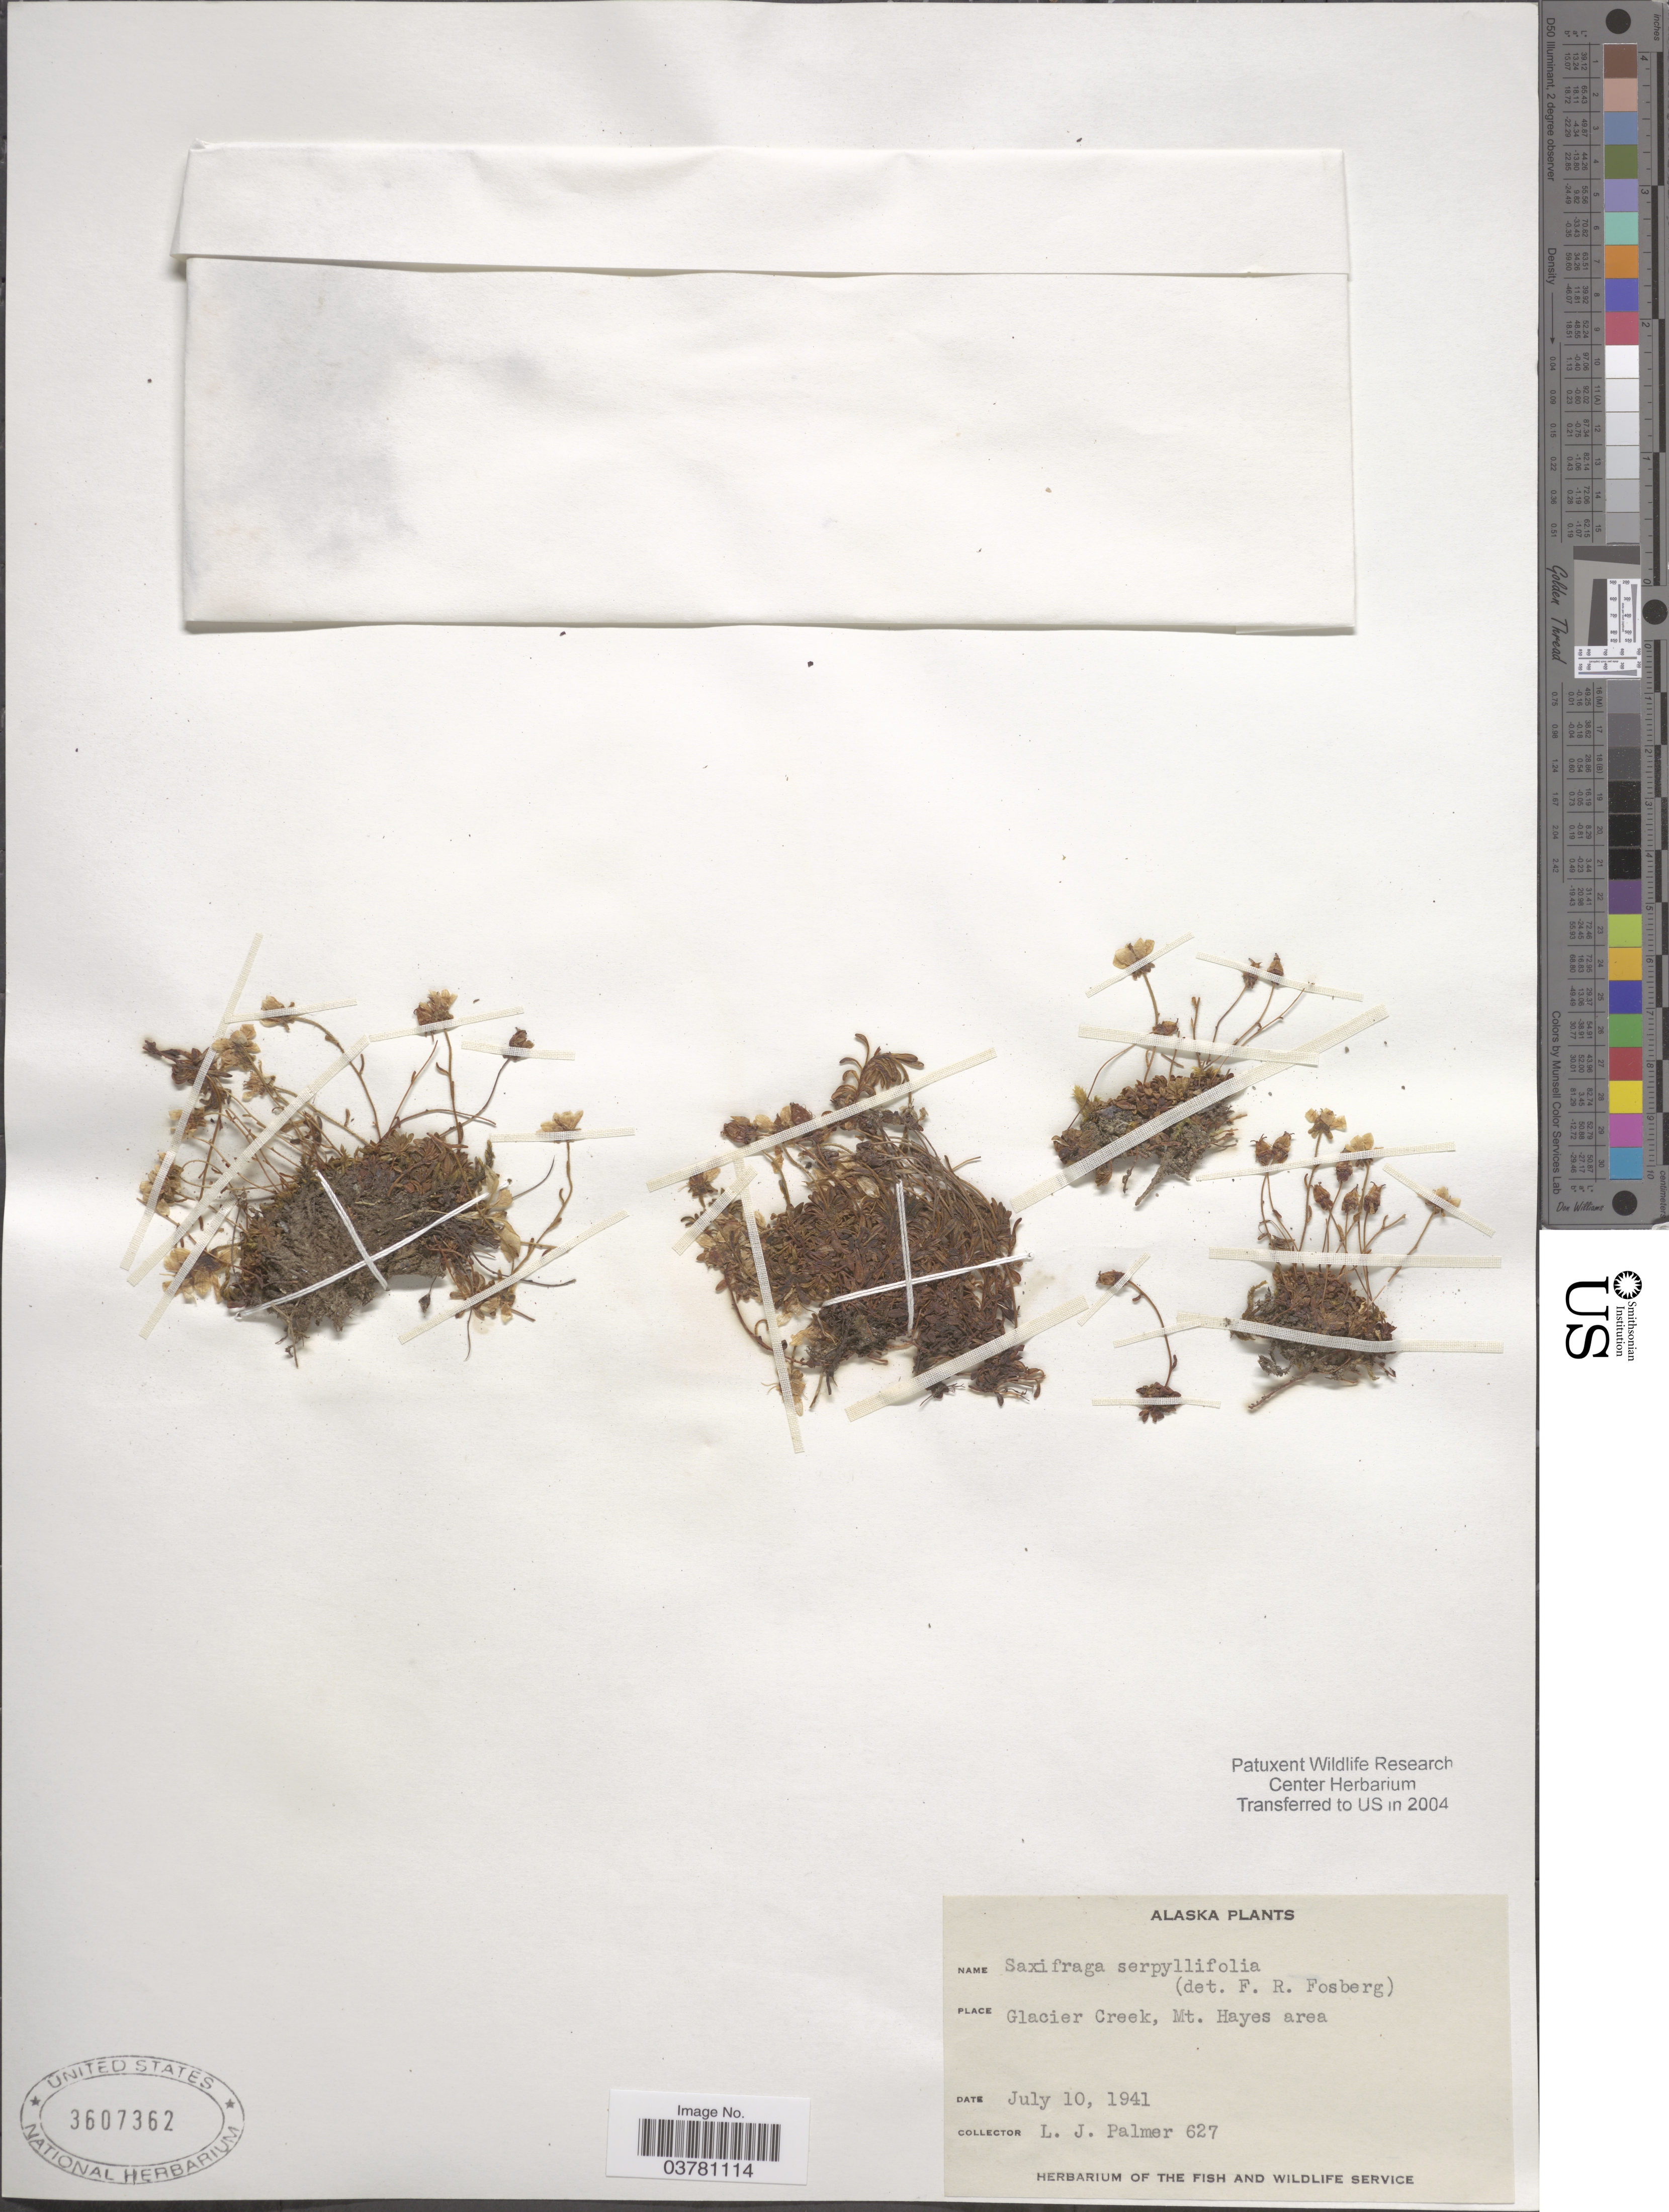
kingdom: Plantae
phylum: Tracheophyta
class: Magnoliopsida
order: Saxifragales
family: Saxifragaceae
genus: Saxifraga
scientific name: Saxifraga serpyllifolia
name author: Pursh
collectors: L. J. Palmer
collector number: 627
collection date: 1941-07-10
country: United States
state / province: Alaska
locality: Glacier Creek, Mt. Hayes area.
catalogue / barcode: US 3607362